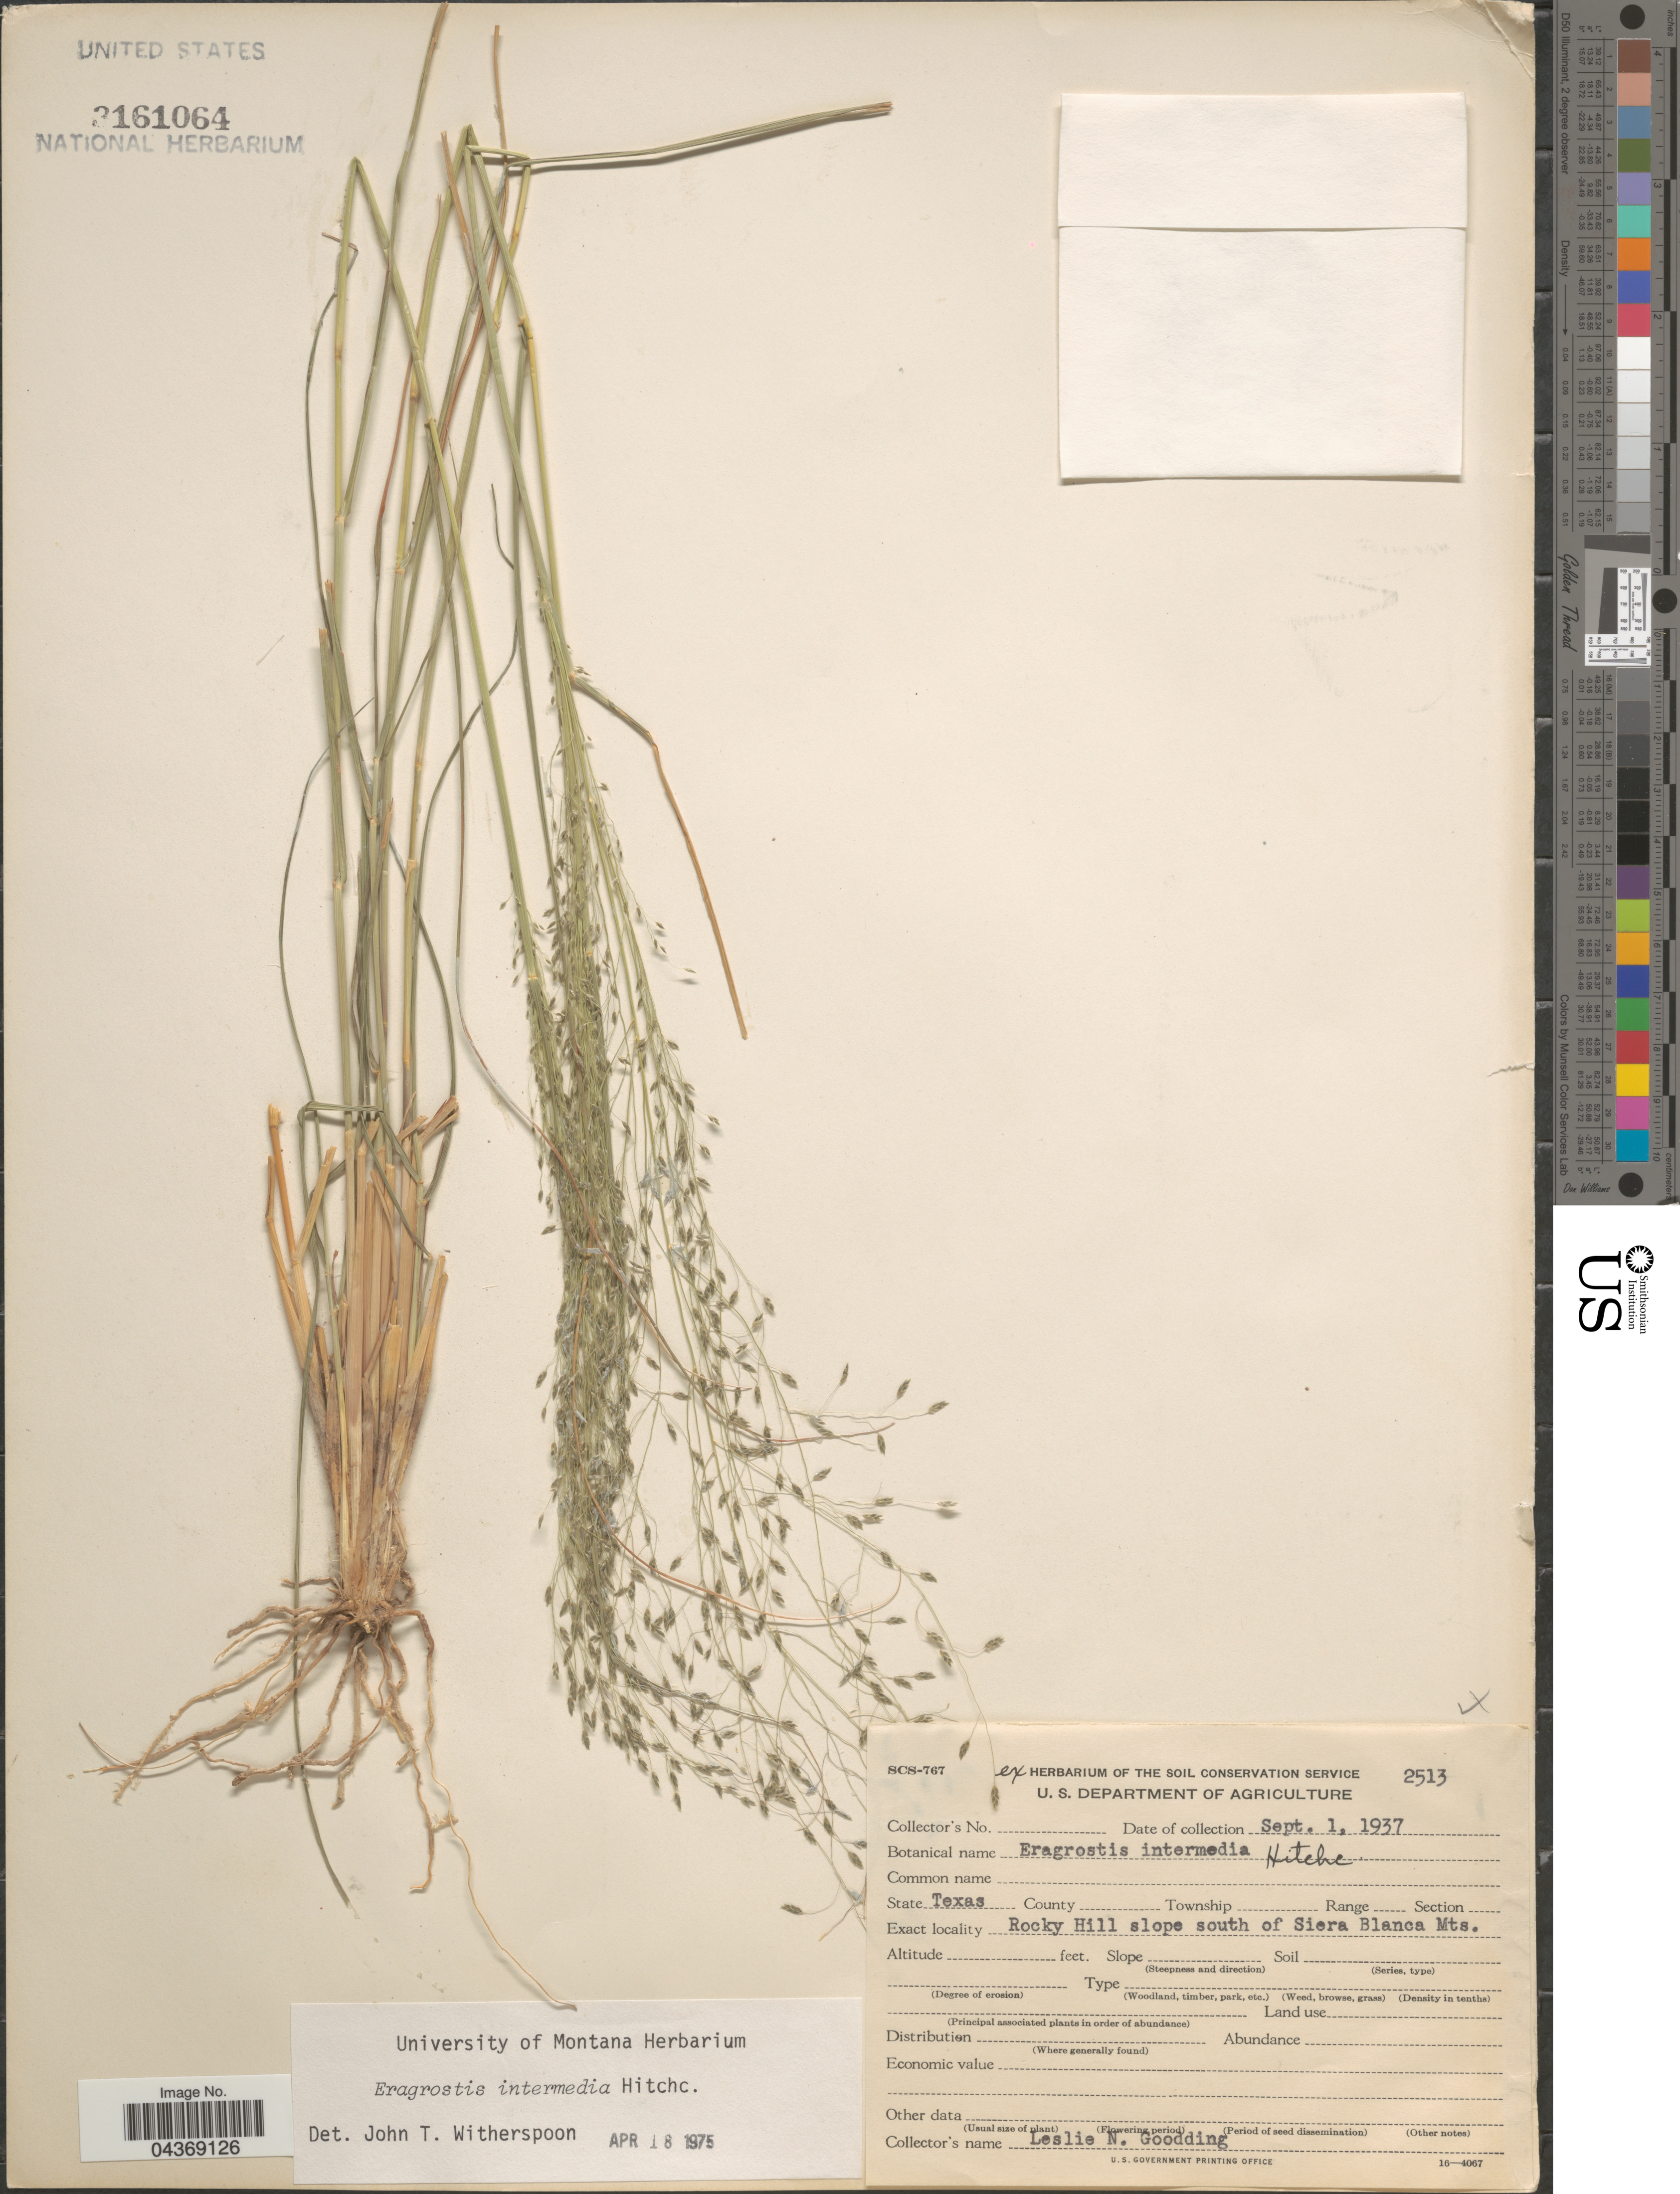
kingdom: Plantae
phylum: Tracheophyta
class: Liliopsida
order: Poales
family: Poaceae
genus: Eragrostis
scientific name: Eragrostis intermedia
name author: Hitchc.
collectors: L. N. Goodding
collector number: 2513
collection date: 1937-09-01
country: United States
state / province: Texas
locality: Rocky Hill slope south of Sierra Blanca Mts.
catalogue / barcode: US 2161064